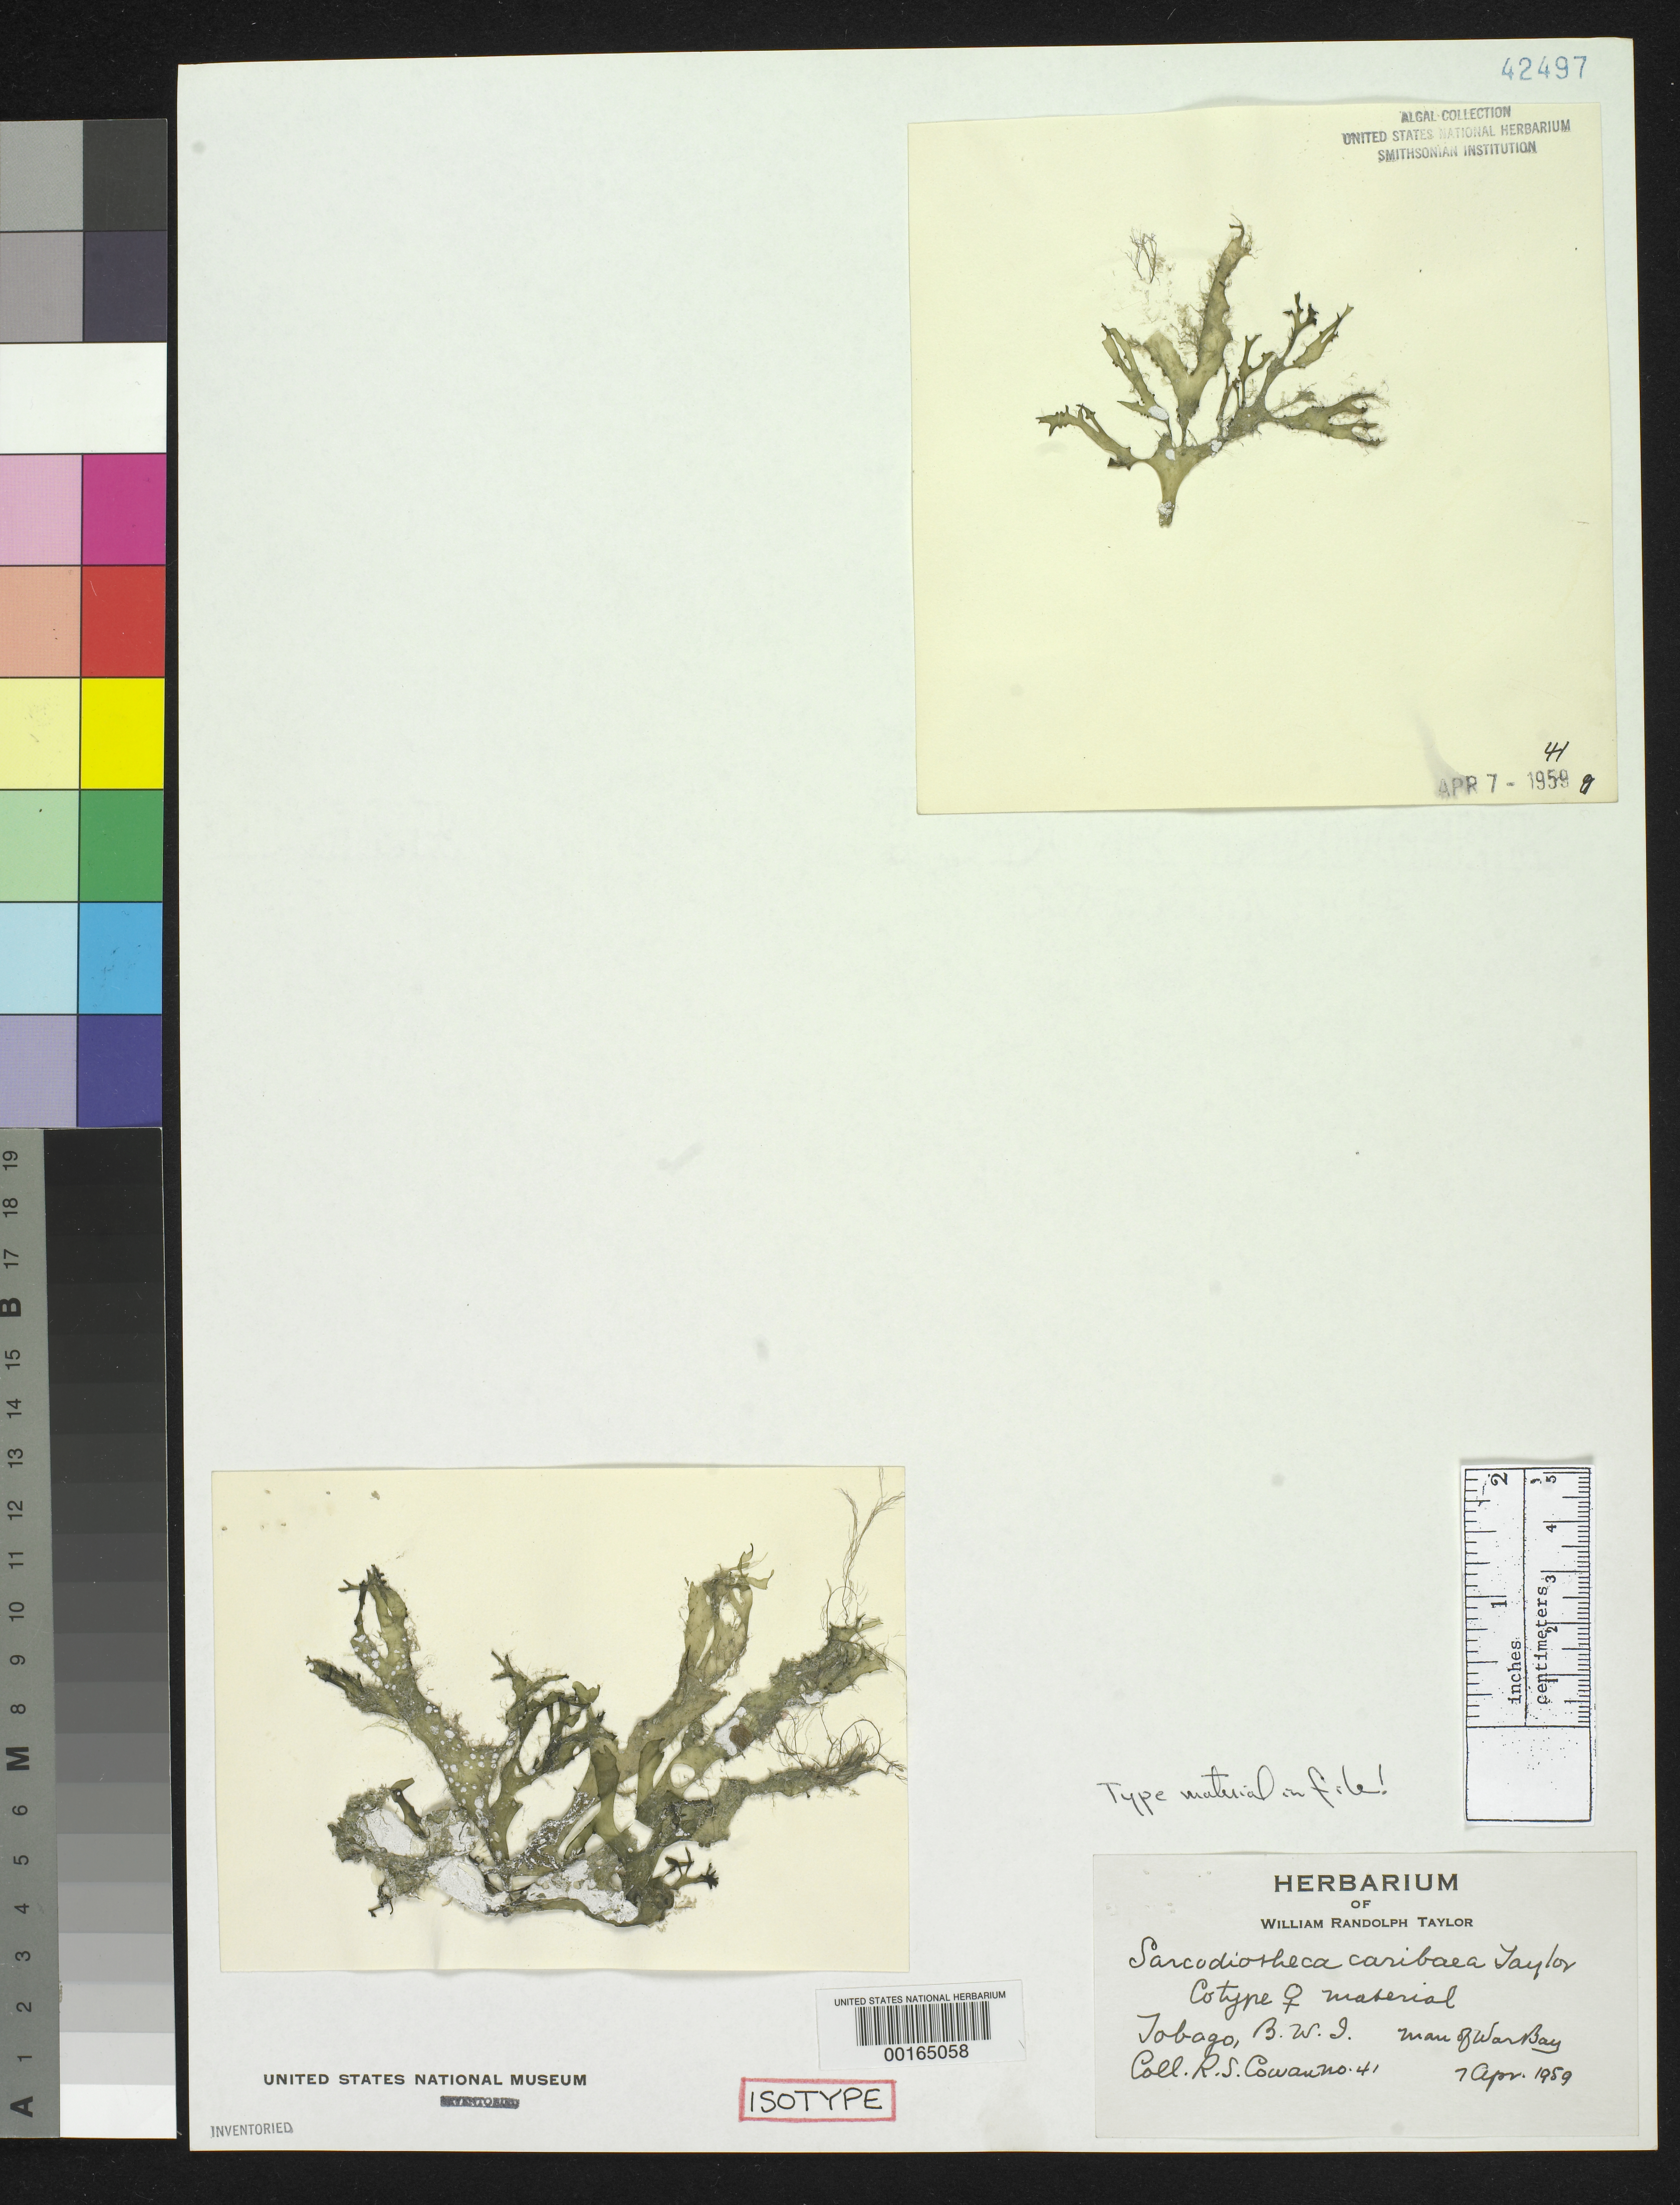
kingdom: Plantae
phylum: Rhodophyta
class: Florideophyceae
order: Gigartinales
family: Solieriaceae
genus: Sarcodiotheca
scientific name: Sarcodiotheca caribaea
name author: W.R. Taylor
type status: Isotype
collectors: R. S. Cowan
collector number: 41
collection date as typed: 07 Apr 1959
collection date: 1959-04-07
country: Trinidad and Tobago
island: Tobago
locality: Man-of-War Bay.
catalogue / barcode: US 42497